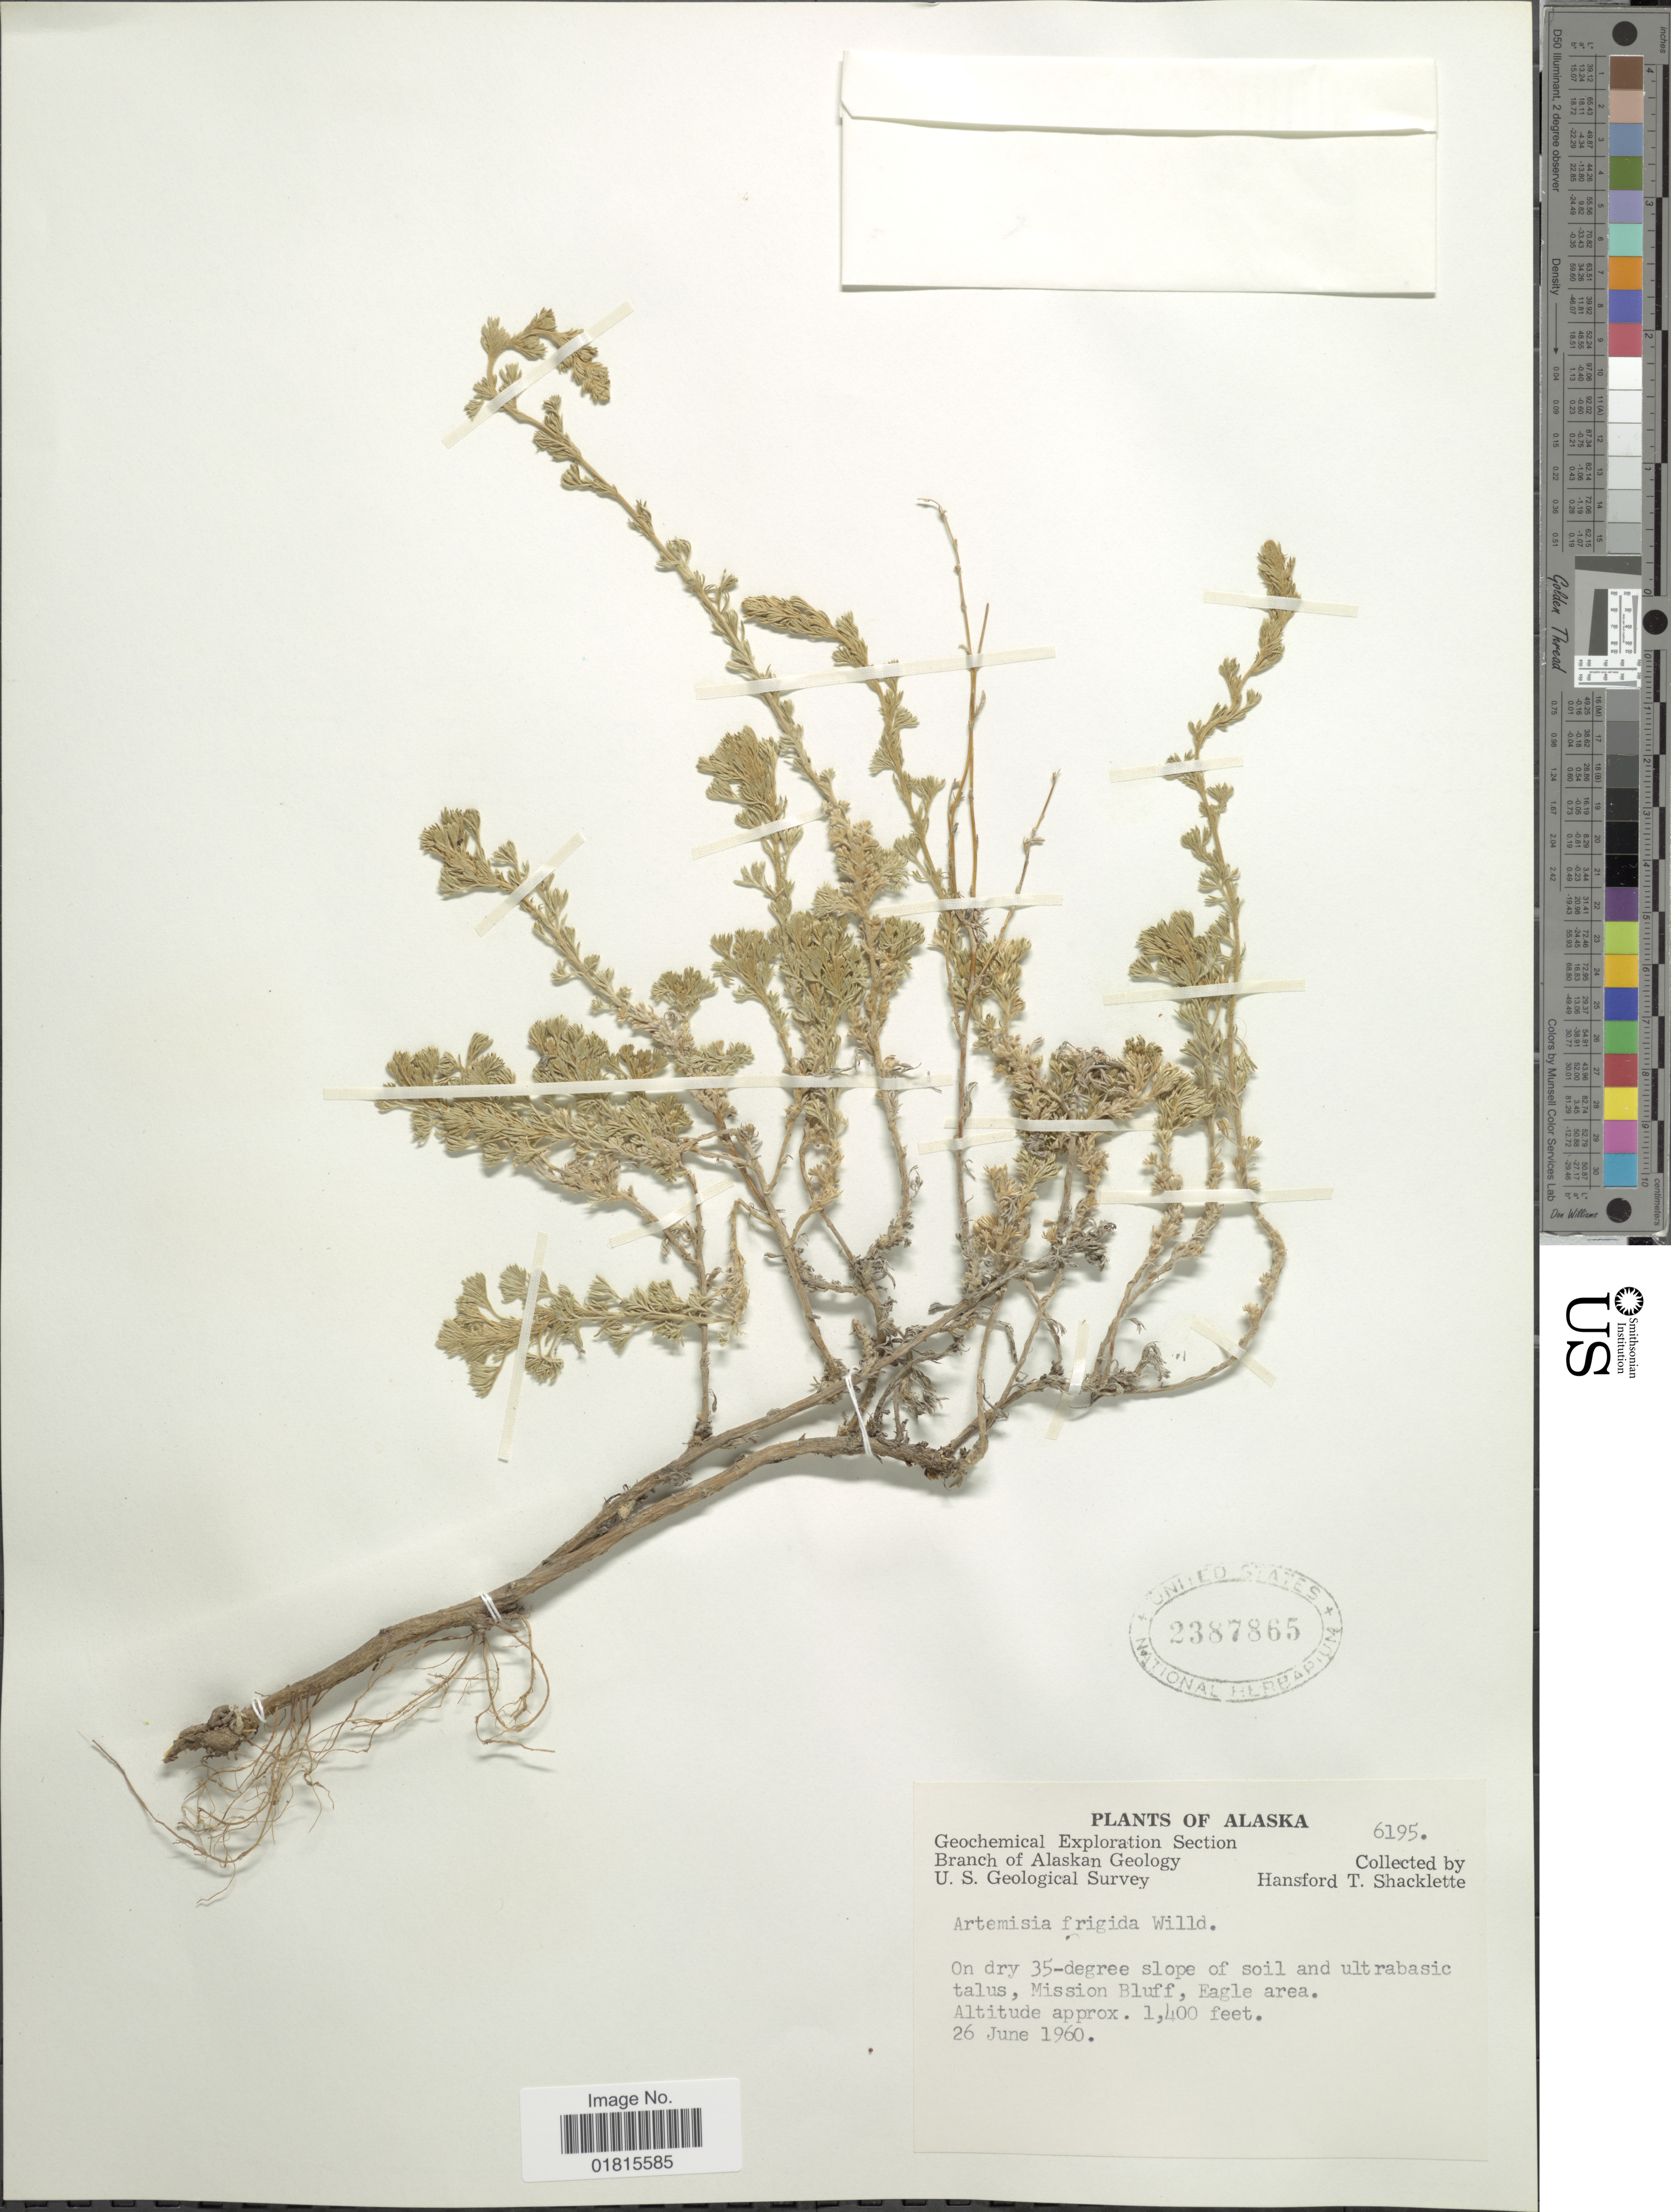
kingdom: Plantae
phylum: Tracheophyta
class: Magnoliopsida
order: Asterales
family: Asteraceae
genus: Artemisia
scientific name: Artemisia frigida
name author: Willd.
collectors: H. Shacklette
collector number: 6195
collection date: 1960-06-26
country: United States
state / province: Alaska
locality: On dry 35-degree slope of soil and ultrabasic talus, Mission Bluff, Eagle area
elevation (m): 427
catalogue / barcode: US 2387865